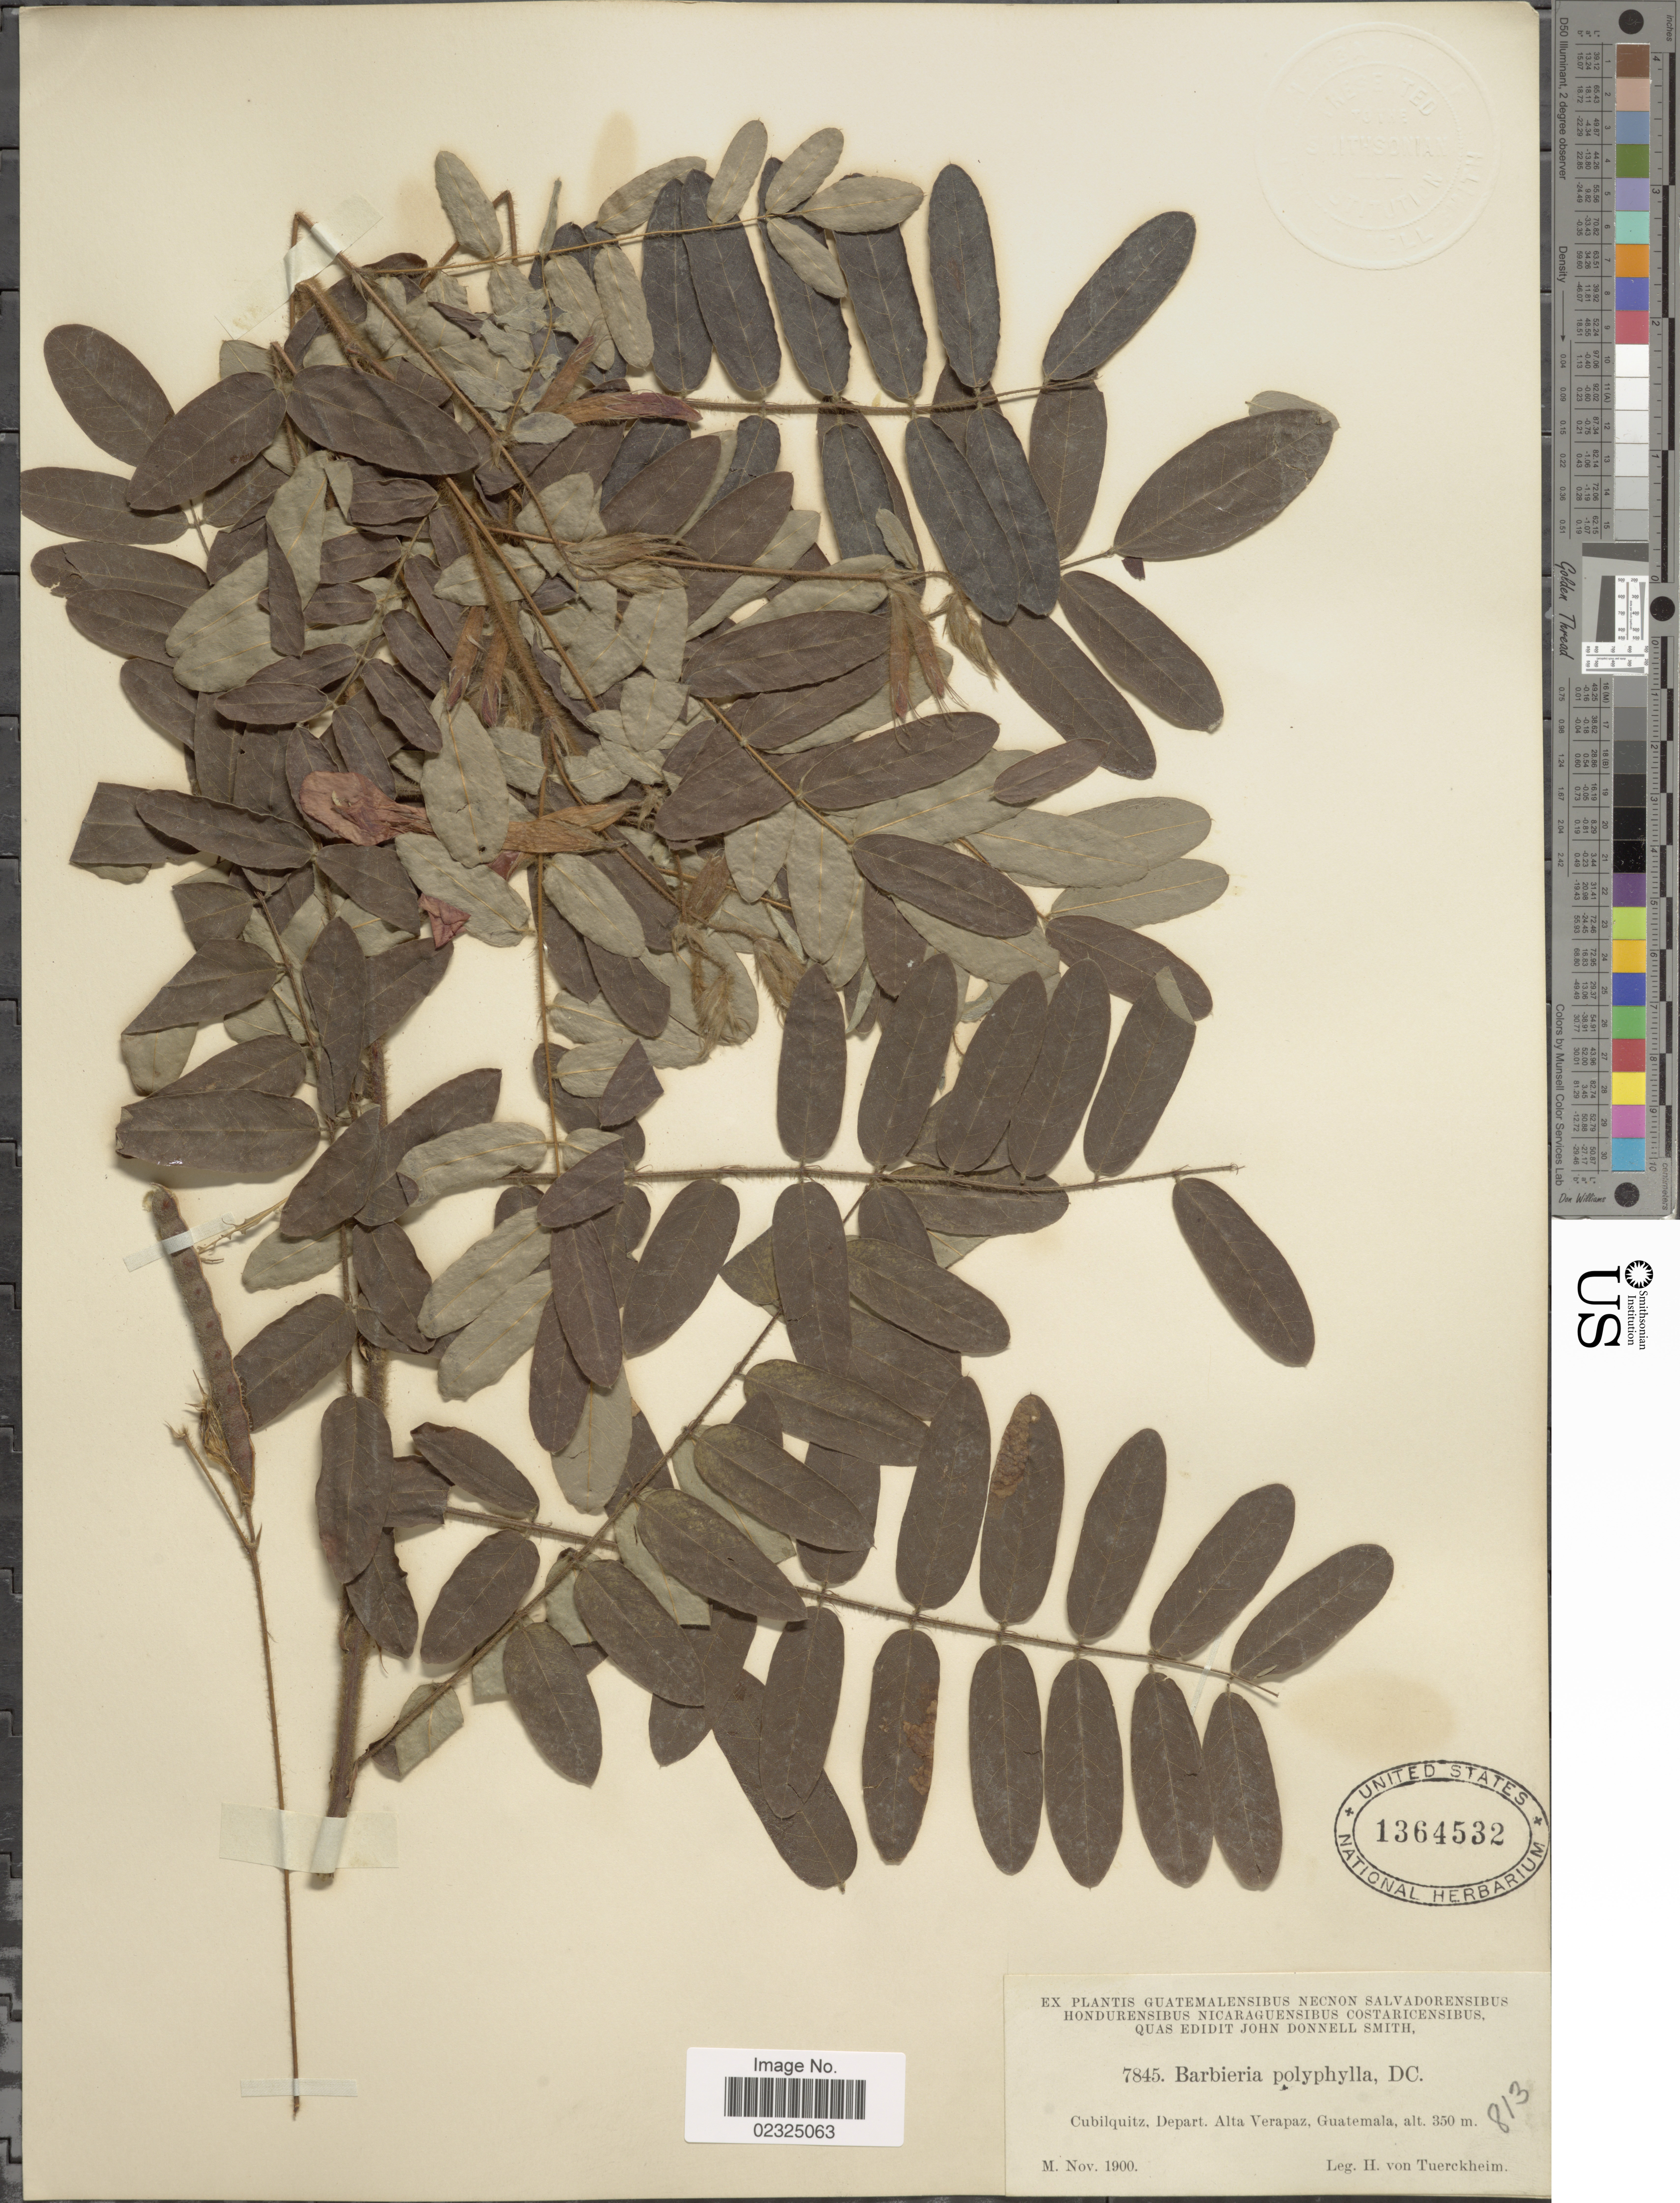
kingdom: Plantae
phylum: Tracheophyta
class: Magnoliopsida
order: Fabales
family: Fabaceae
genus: Barbieria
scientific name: Barbieria sp.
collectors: H. von Türckheim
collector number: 7845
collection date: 1900-11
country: Guatemala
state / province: Alta Verapaz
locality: Cubilquitz.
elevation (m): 350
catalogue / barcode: US 1364532